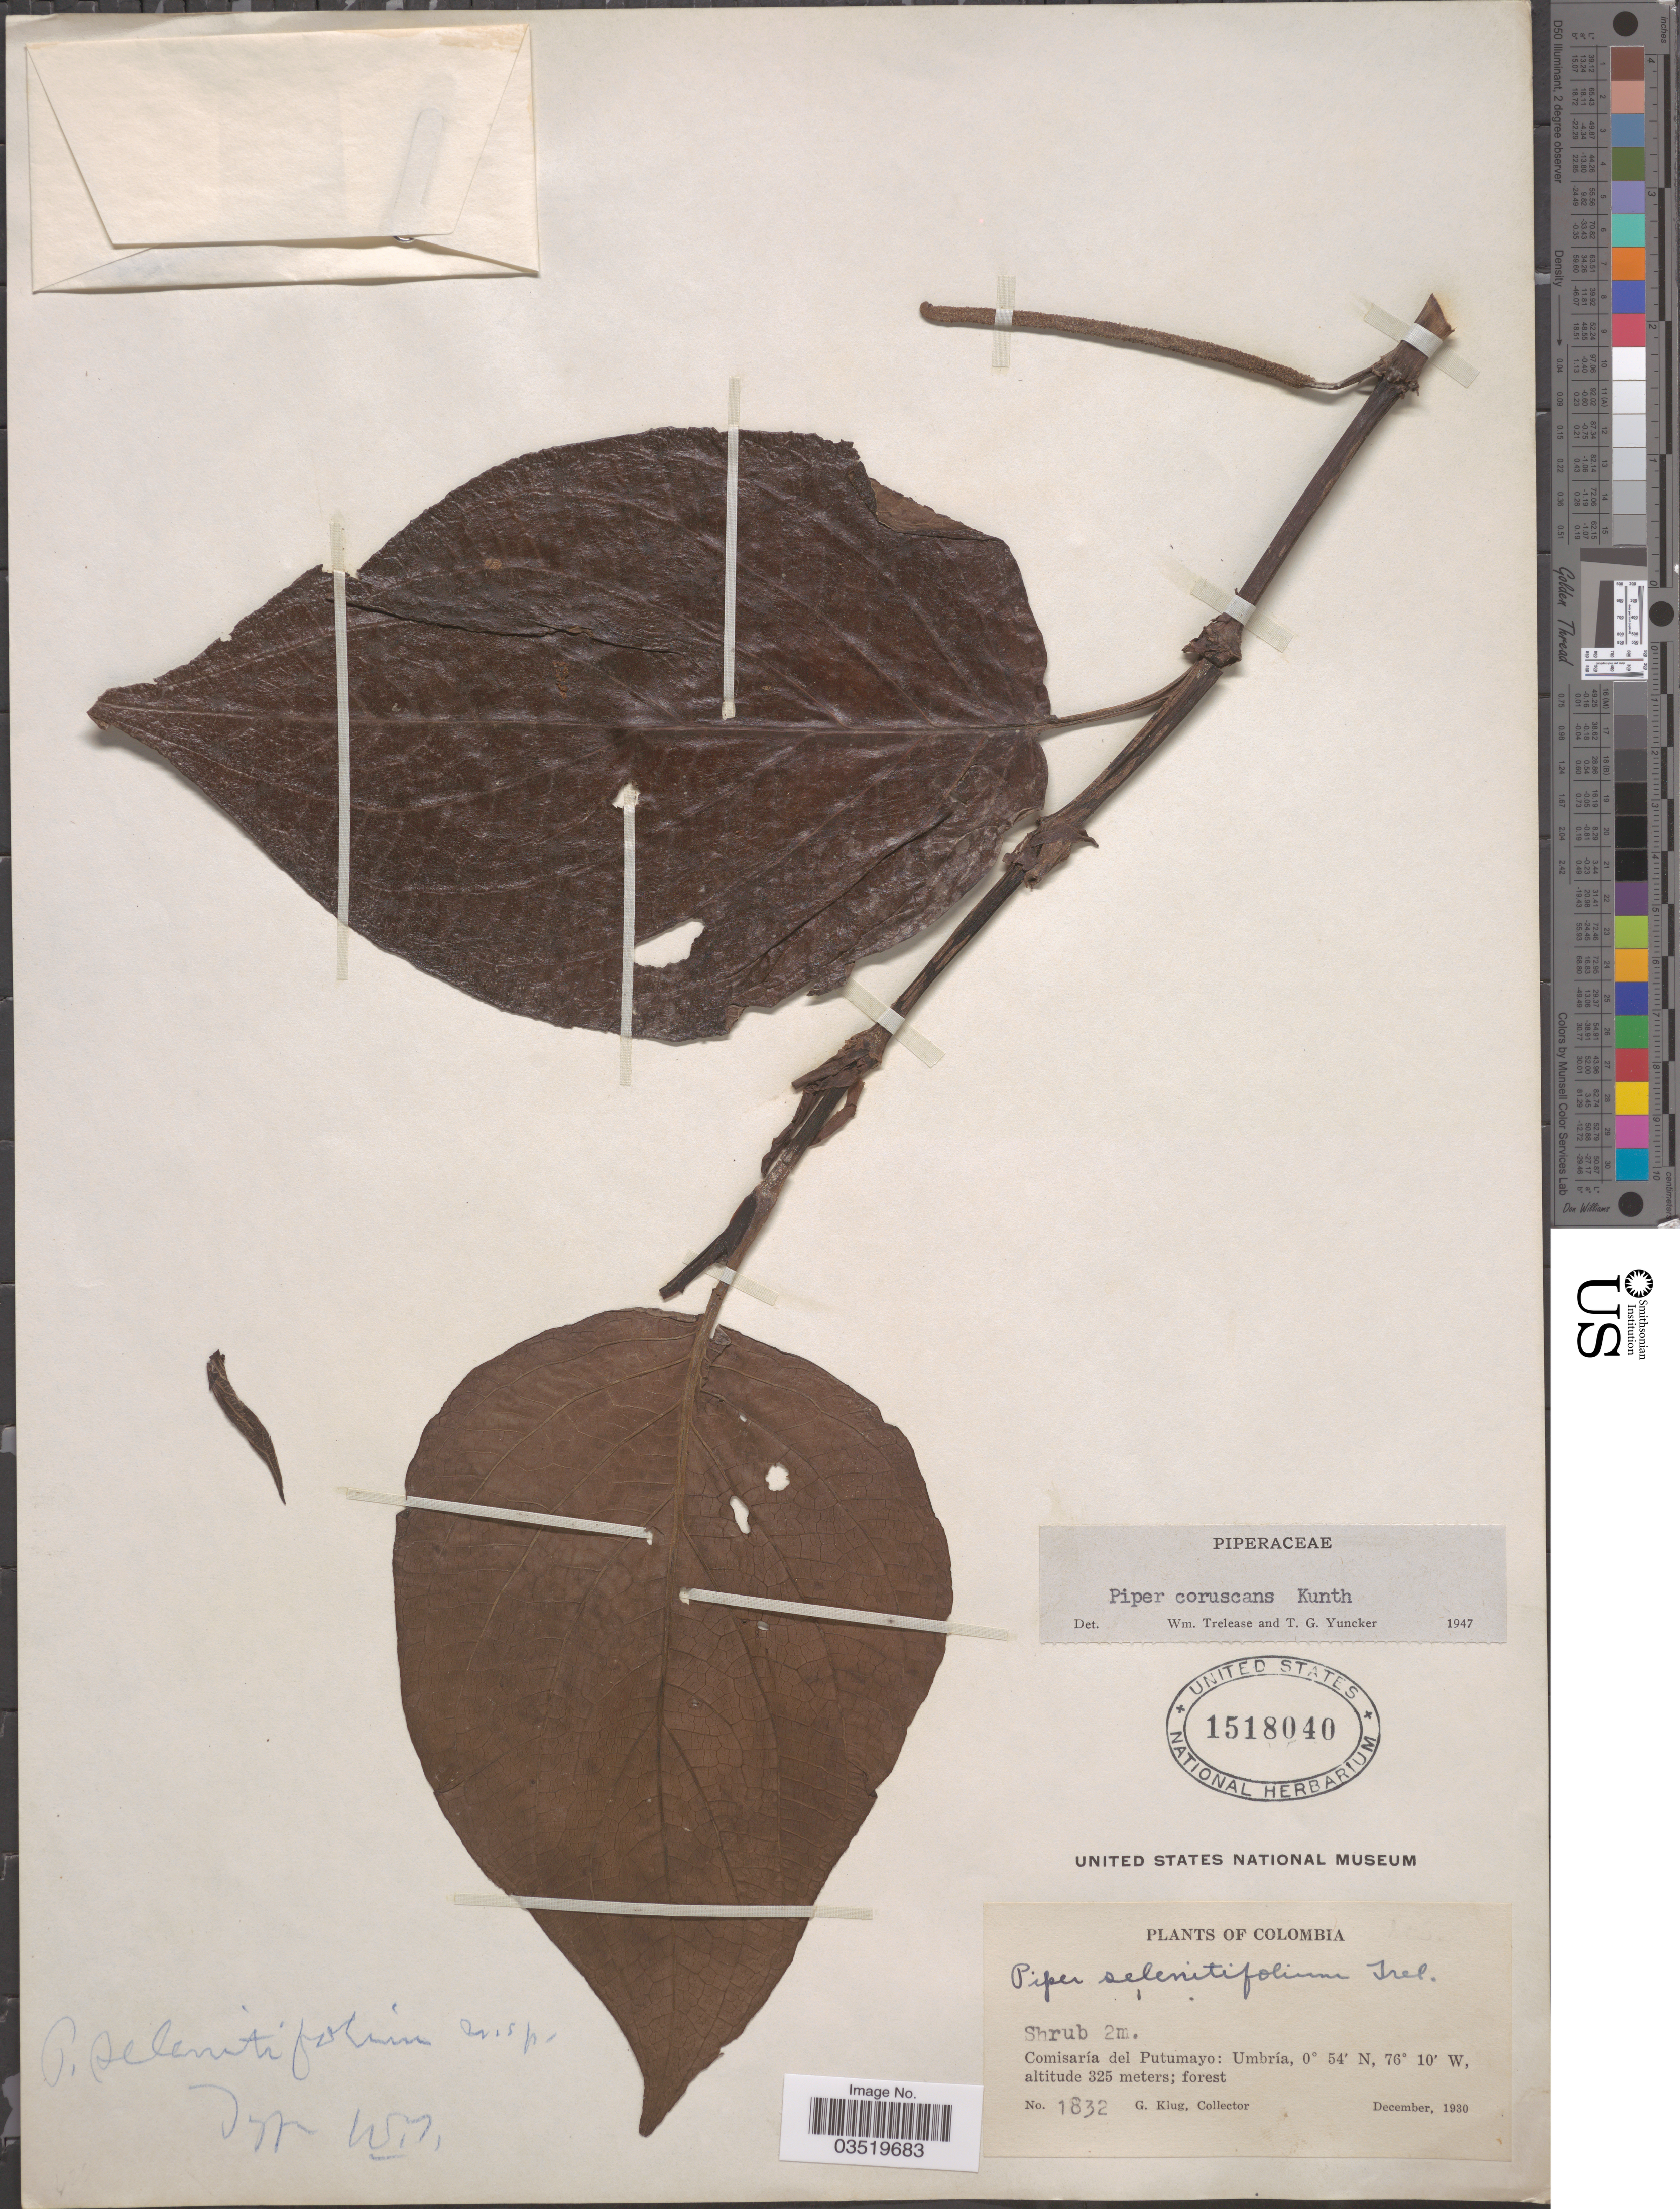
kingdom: Plantae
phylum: Tracheophyta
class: Magnoliopsida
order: Piperales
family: Piperaceae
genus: Piper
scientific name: Piper coruscans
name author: Kunth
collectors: G. Klug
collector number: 1832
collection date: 1930-12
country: Colombia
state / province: Putumayo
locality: Comisaría del Putumayo: Umbría.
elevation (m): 325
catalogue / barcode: US 1518040